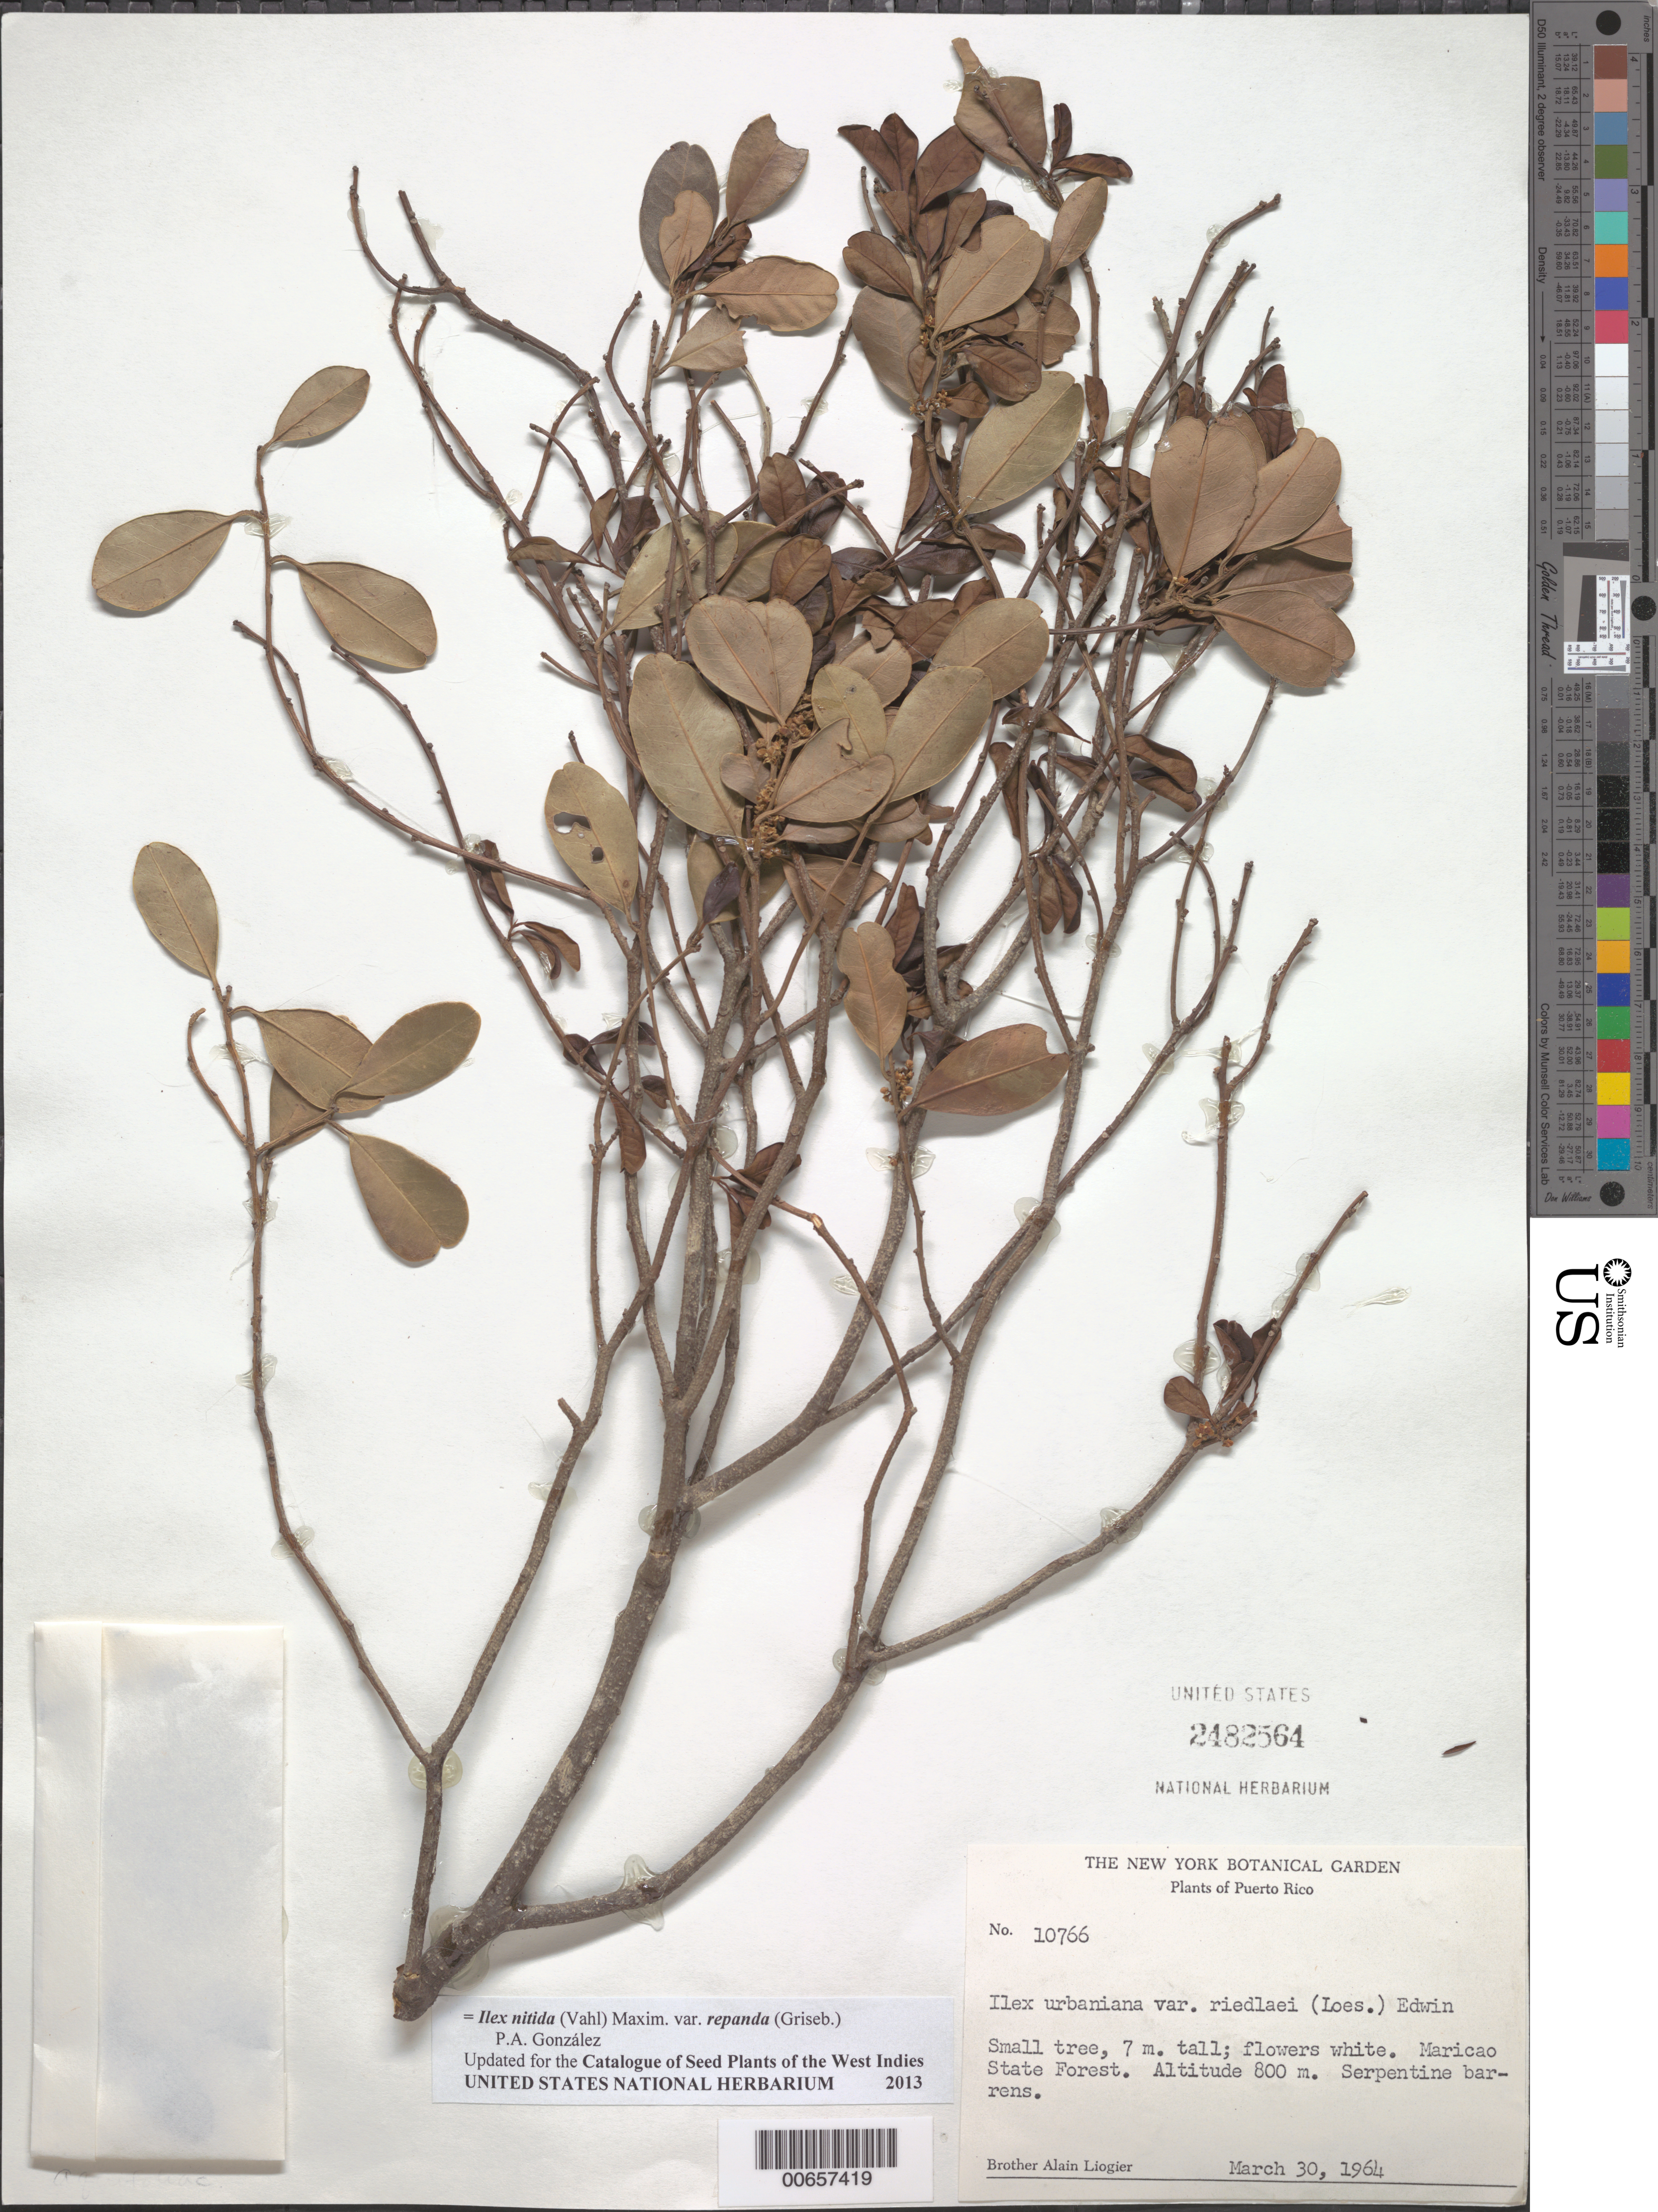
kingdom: Plantae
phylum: Tracheophyta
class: Magnoliopsida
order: Aquifoliales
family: Aquifoliaceae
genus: Ilex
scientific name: Ilex nitida var. repanda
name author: (Griseb.) P. A. González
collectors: A. H. Liogier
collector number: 10766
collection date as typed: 30 Mar 1964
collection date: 1964-03-30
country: Puerto Rico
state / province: Maricao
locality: Maricao State Forest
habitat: Serpentine barrens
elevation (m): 800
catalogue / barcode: US 2482564